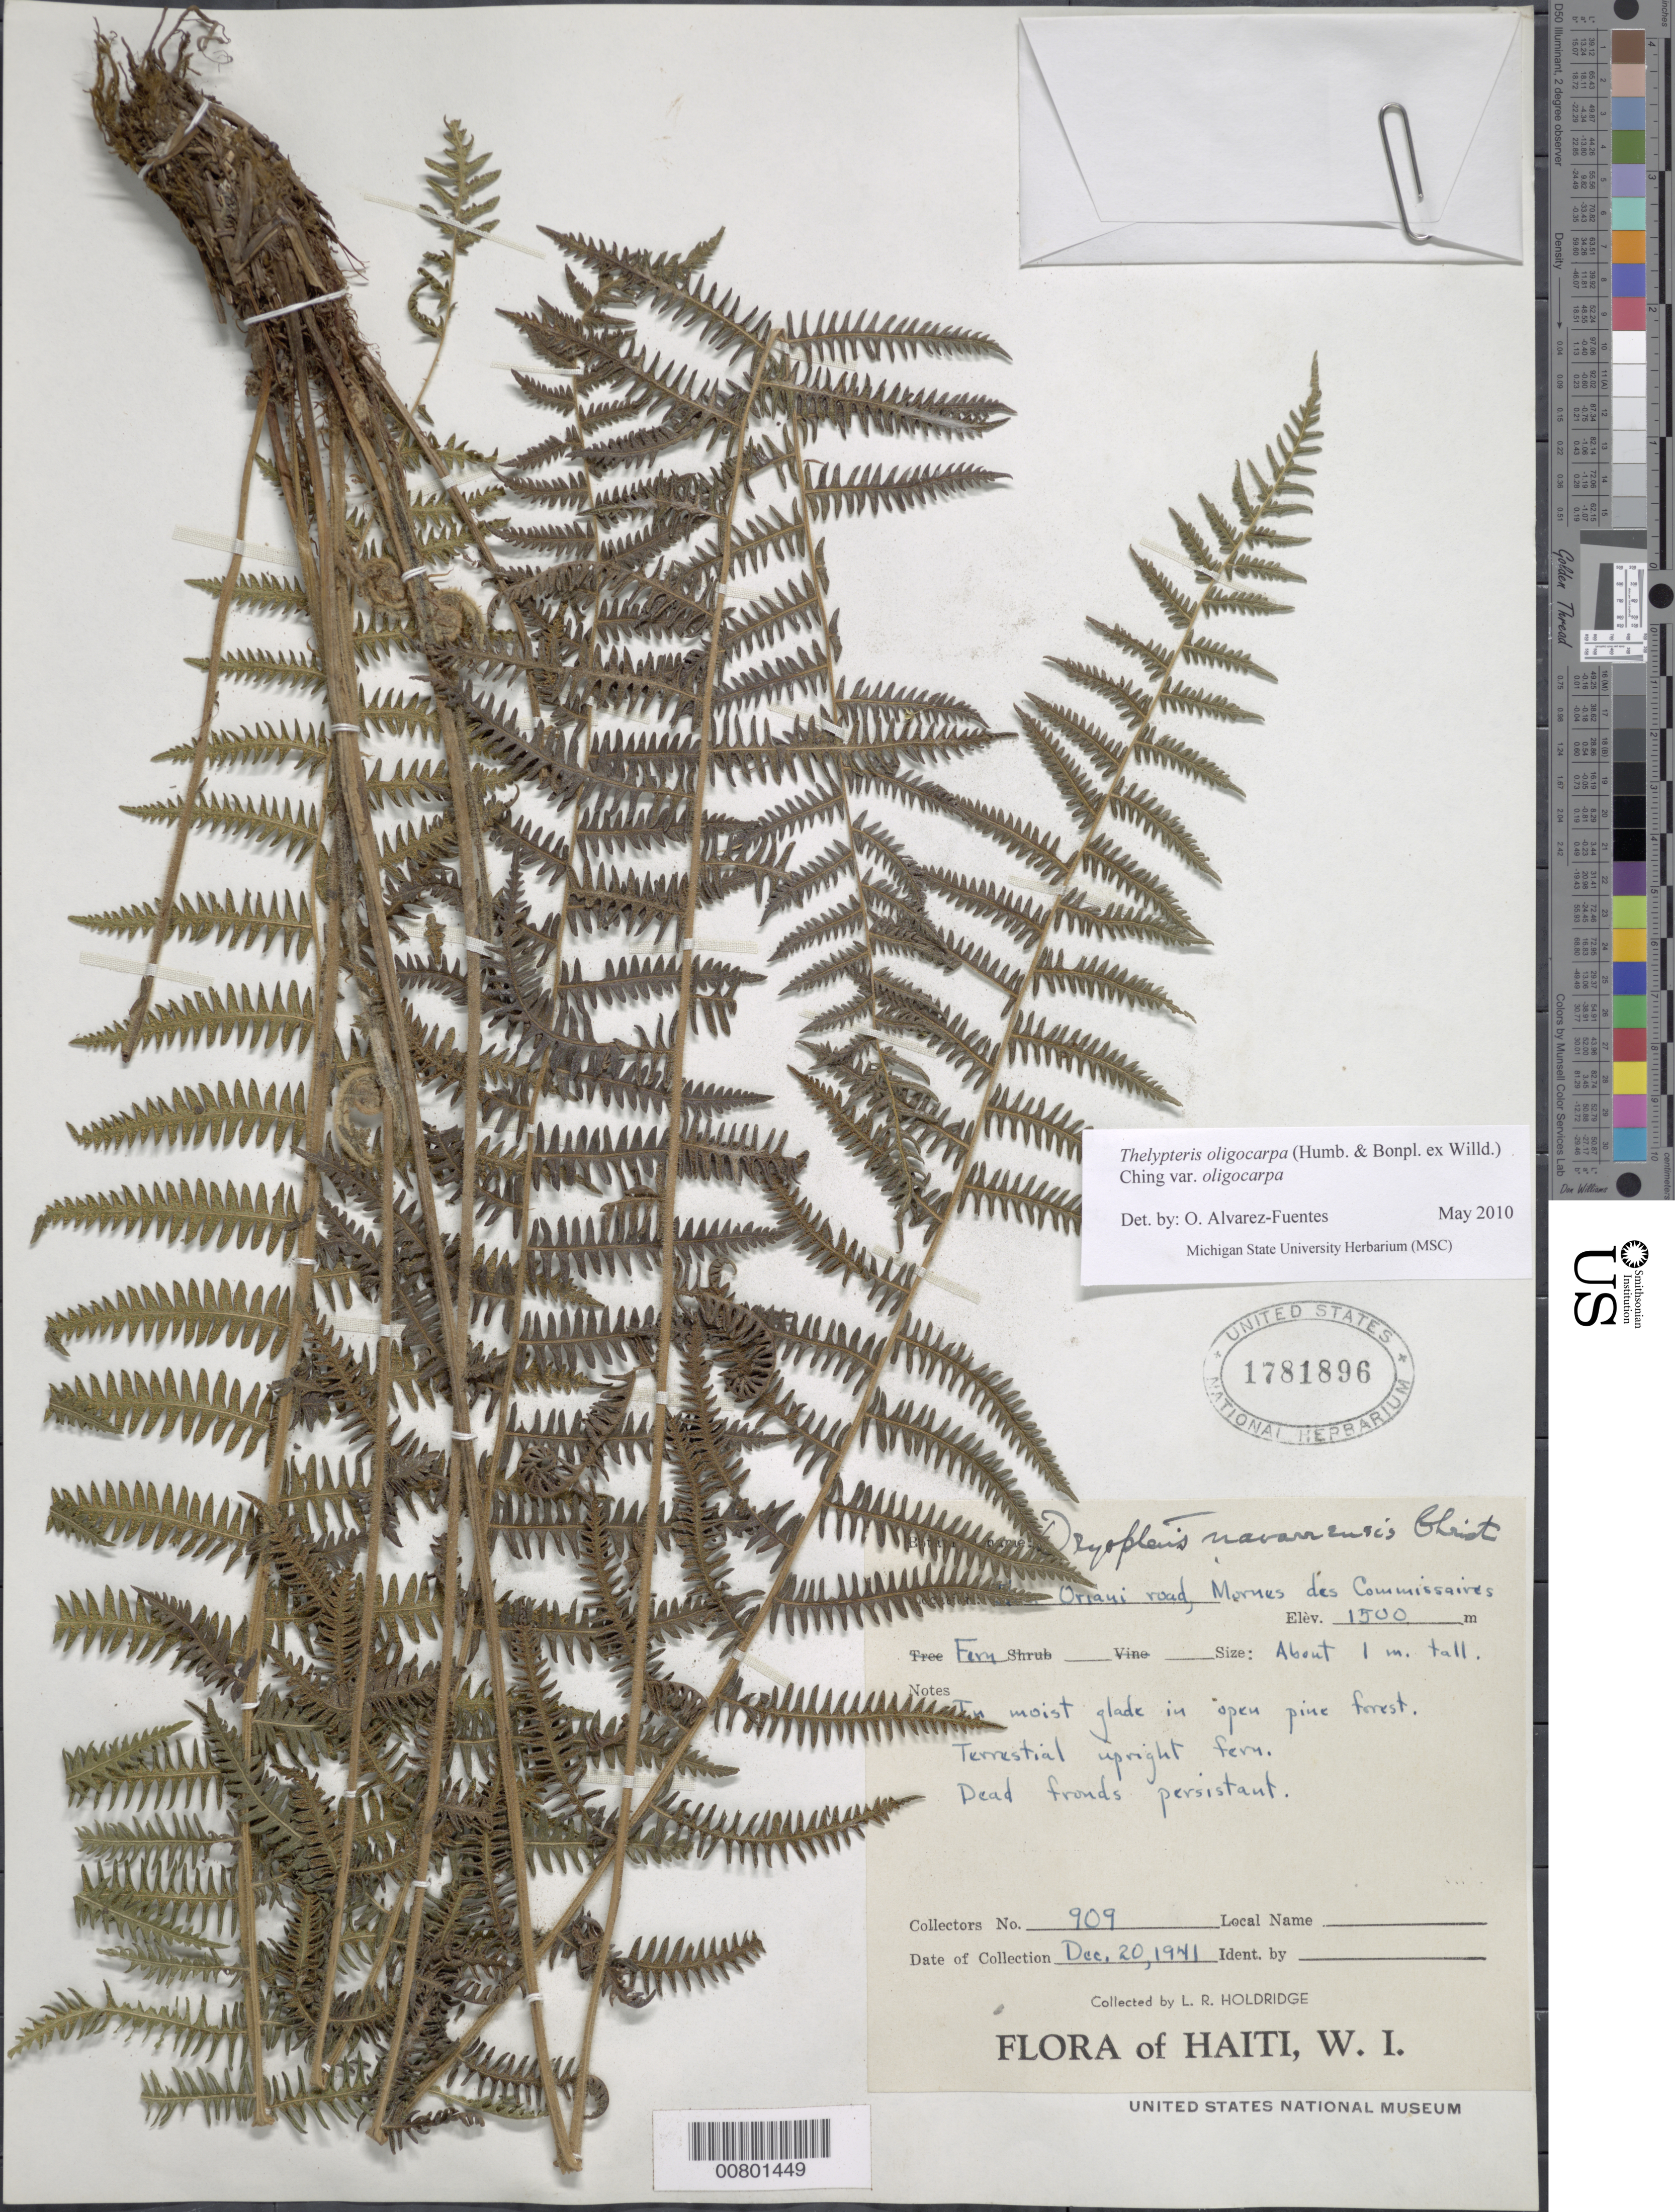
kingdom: Plantae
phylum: Tracheophyta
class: Polypodiopsida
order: Polypodiales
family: Thelypteridaceae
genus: Amauropelta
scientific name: Amauropelta oligocarpa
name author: (Humb. & Bonpl. ex Willd.) Pic. Serm.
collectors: L. Holdridge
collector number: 909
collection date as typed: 20 Dec 1941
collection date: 1941-12-20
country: Haiti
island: Hispaniola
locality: Oriani Road, Mornes des Commissaires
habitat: Moist glade in open pine forest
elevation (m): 1500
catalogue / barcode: US 1781896